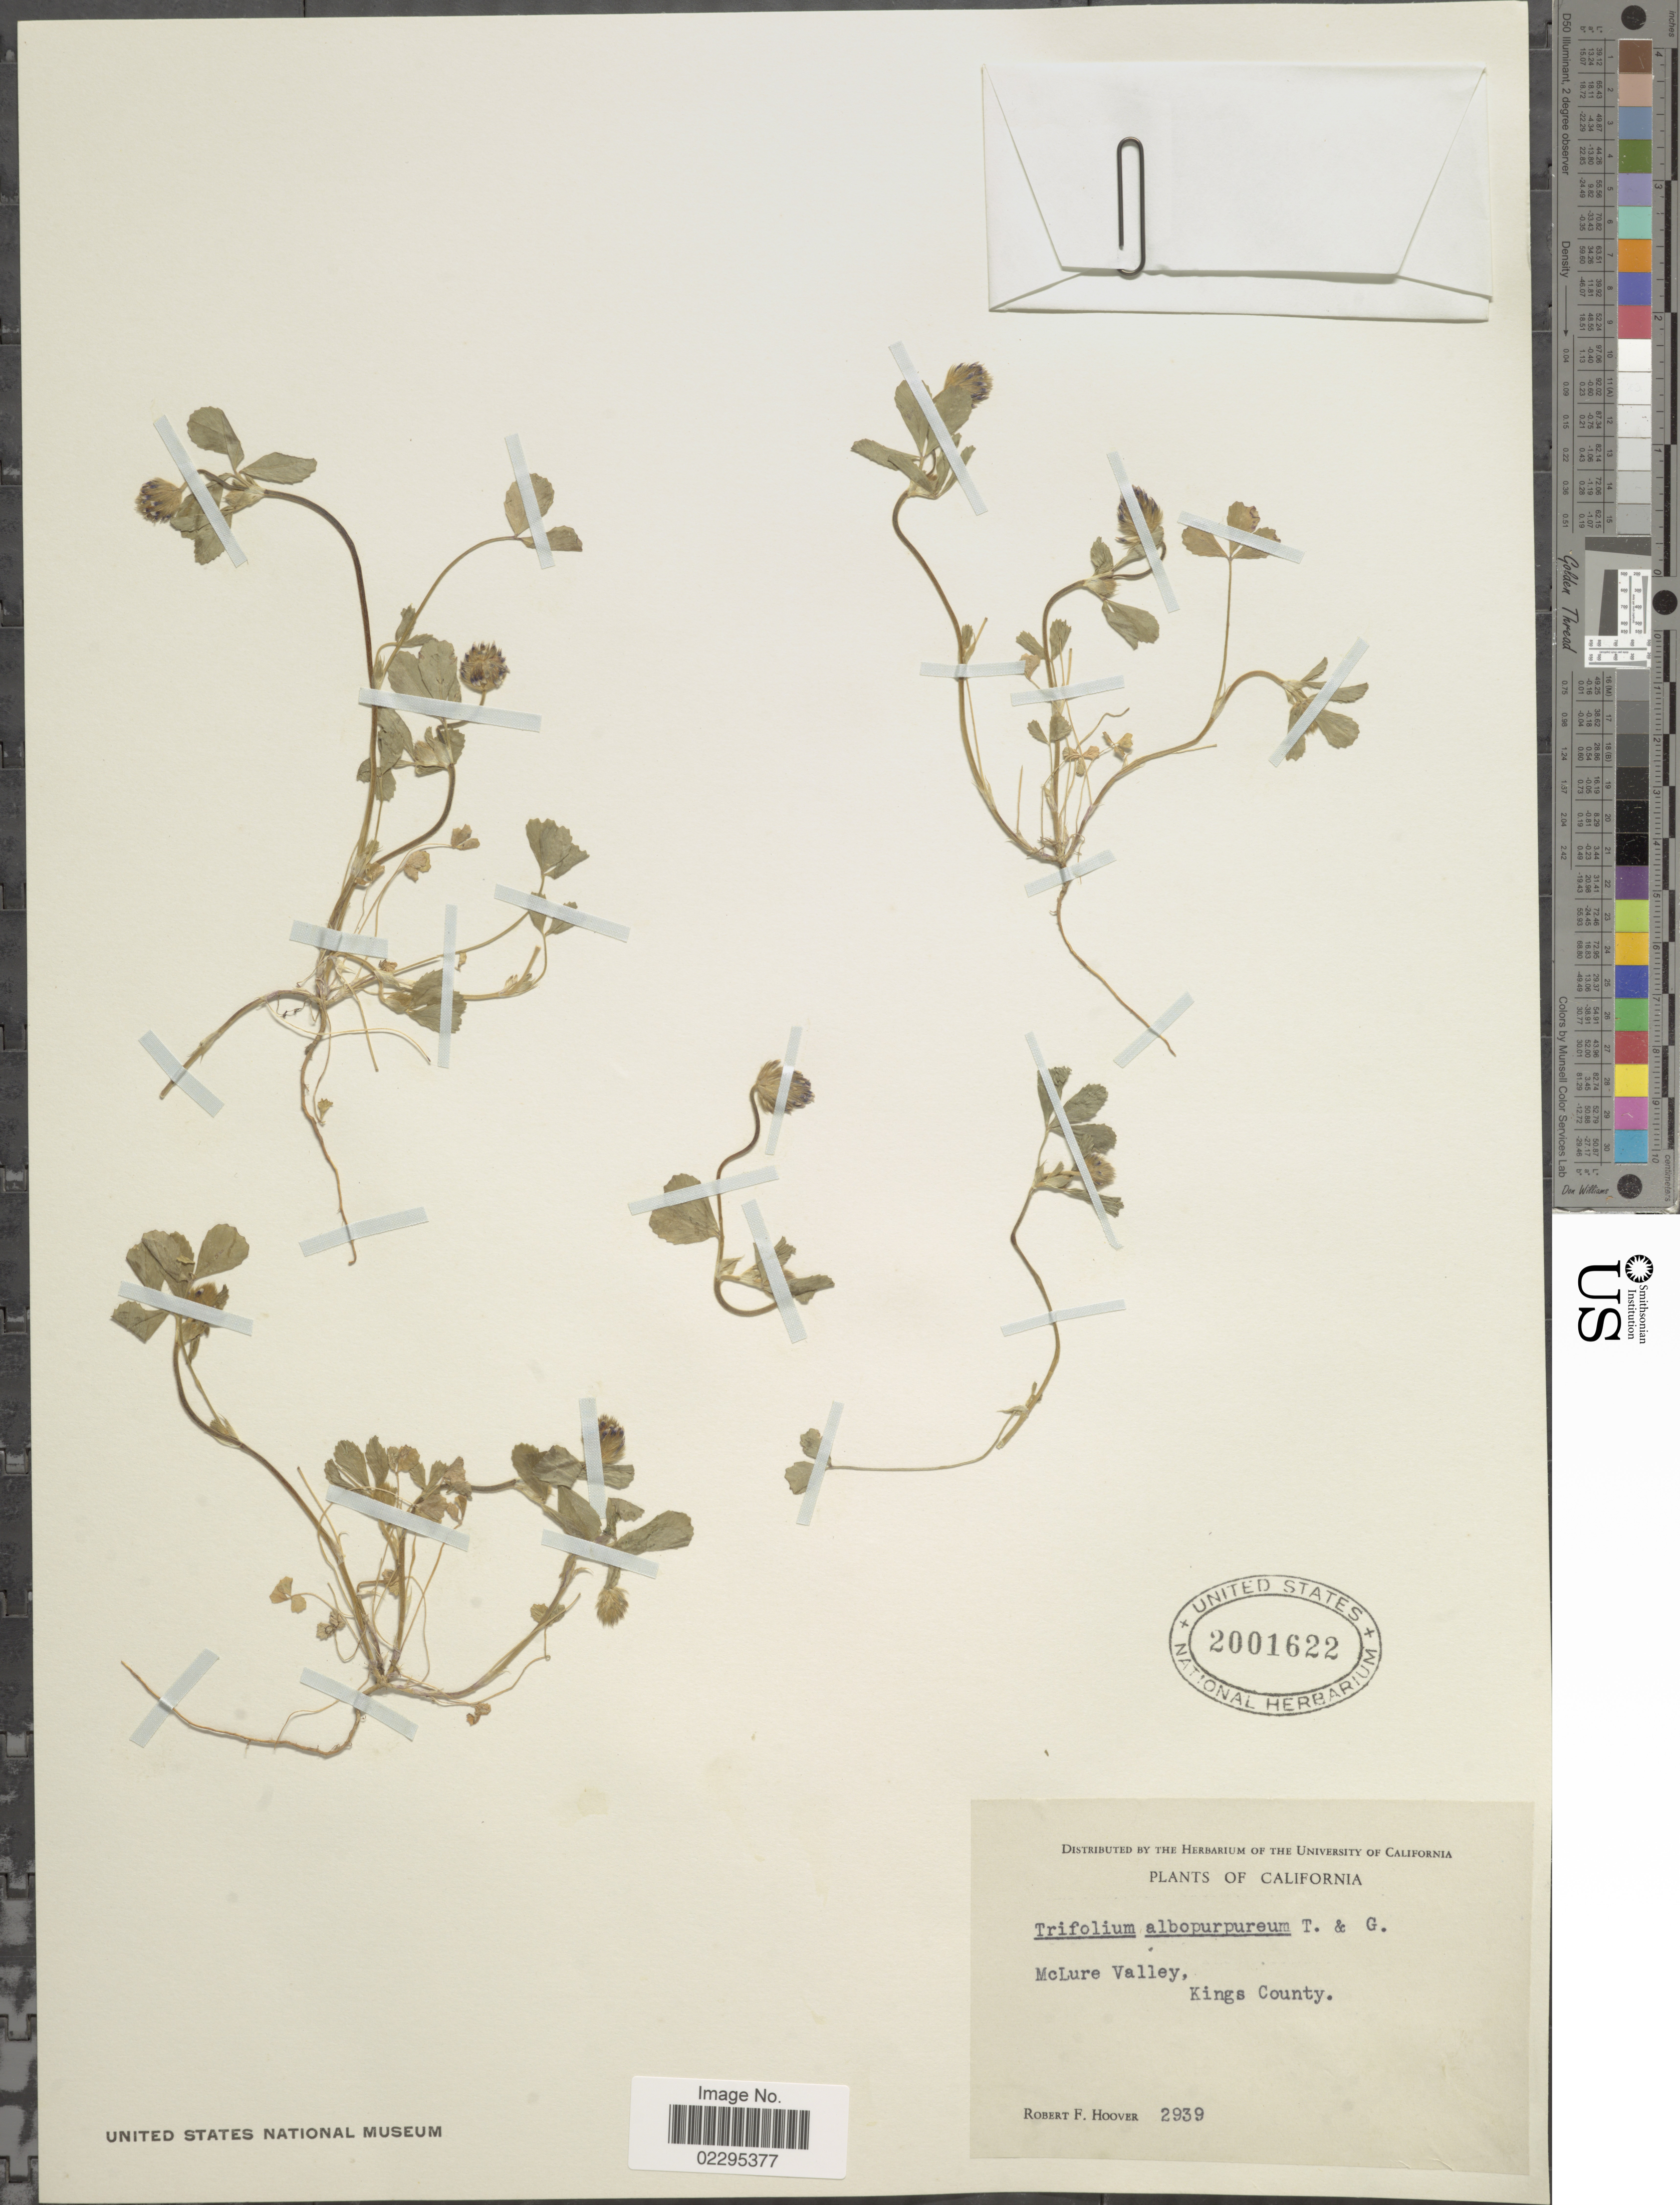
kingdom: Plantae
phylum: Tracheophyta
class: Magnoliopsida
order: Fabales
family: Fabaceae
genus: Trifolium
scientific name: Trifolium albopurpureum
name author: Torr. & A. Gray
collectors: R. F. Hoover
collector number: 2939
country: United States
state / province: California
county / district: Kings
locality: California, McLure Valley, Kings County.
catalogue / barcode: US 2001622